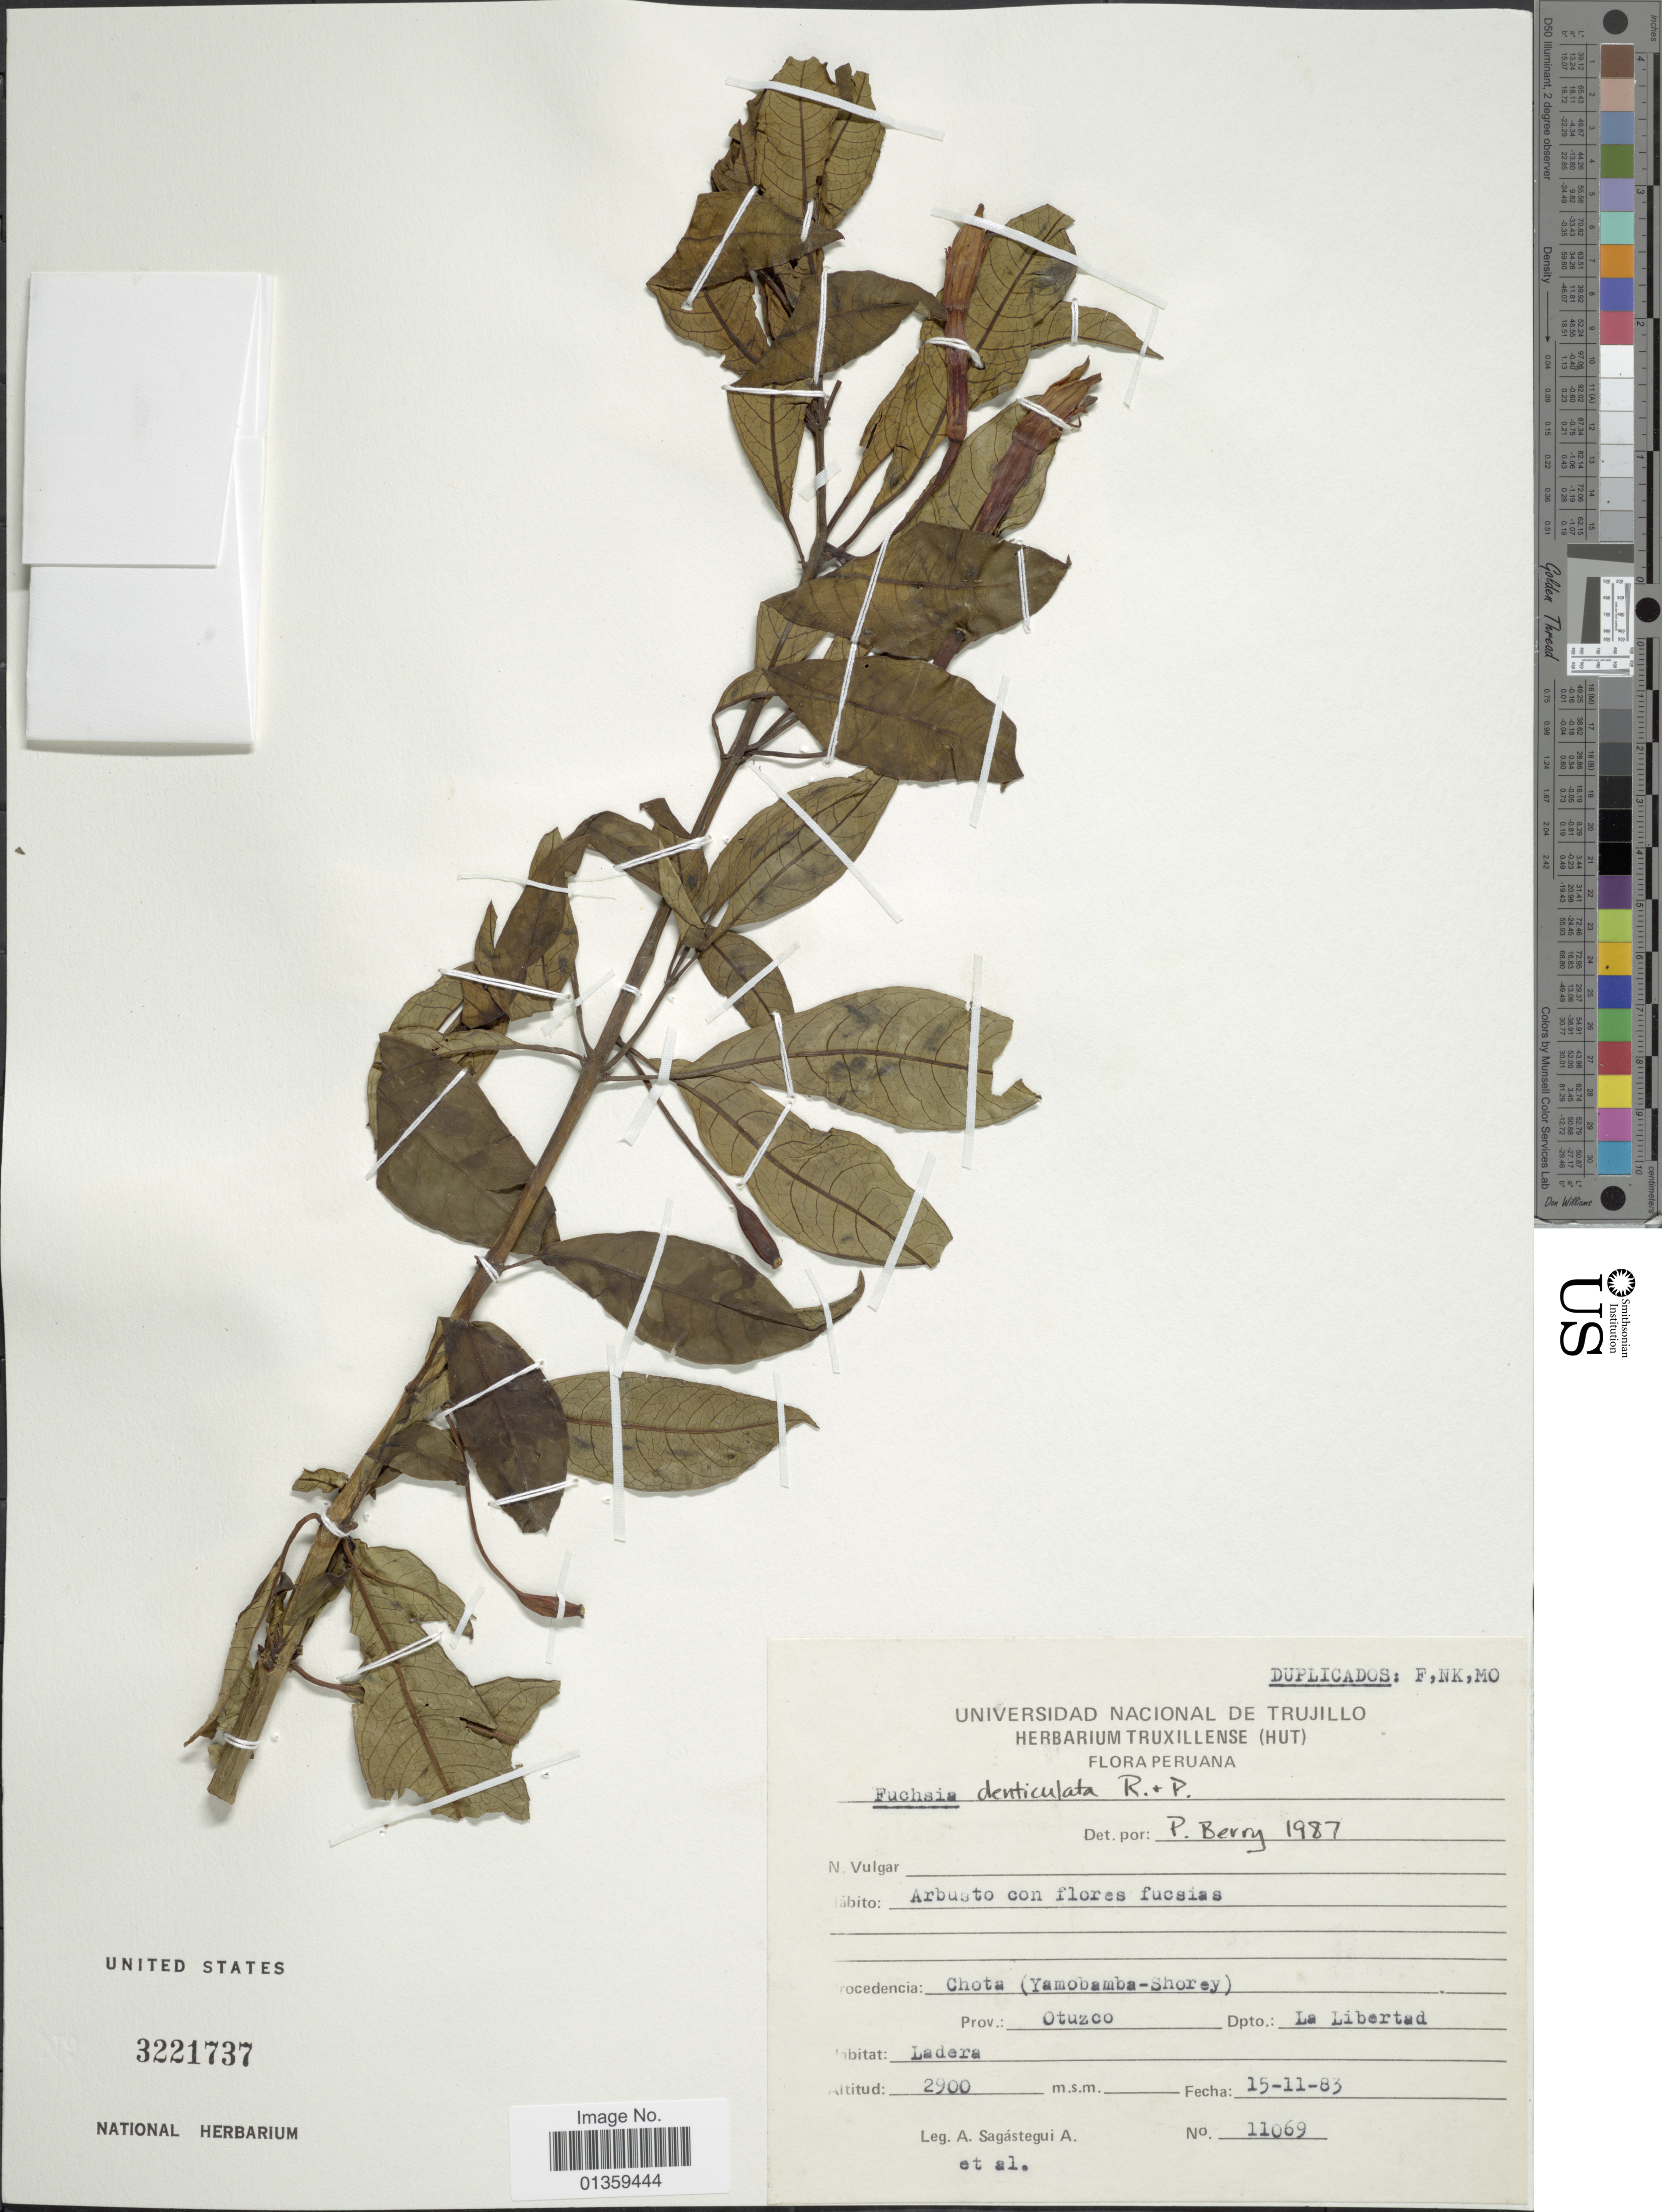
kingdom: Plantae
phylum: Tracheophyta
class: Magnoliopsida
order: Myrtales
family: Onagraceae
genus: Fuchsia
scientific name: Fuchsia denticulata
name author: Ruiz & Pav.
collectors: A. Sagástegui A.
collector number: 11069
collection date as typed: Transcribed d/m/y: 15/11/83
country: Peru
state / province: La Libertad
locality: Chota (Yamobamba-Shorey), Prov.: Otuzco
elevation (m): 2900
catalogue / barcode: US 3221737